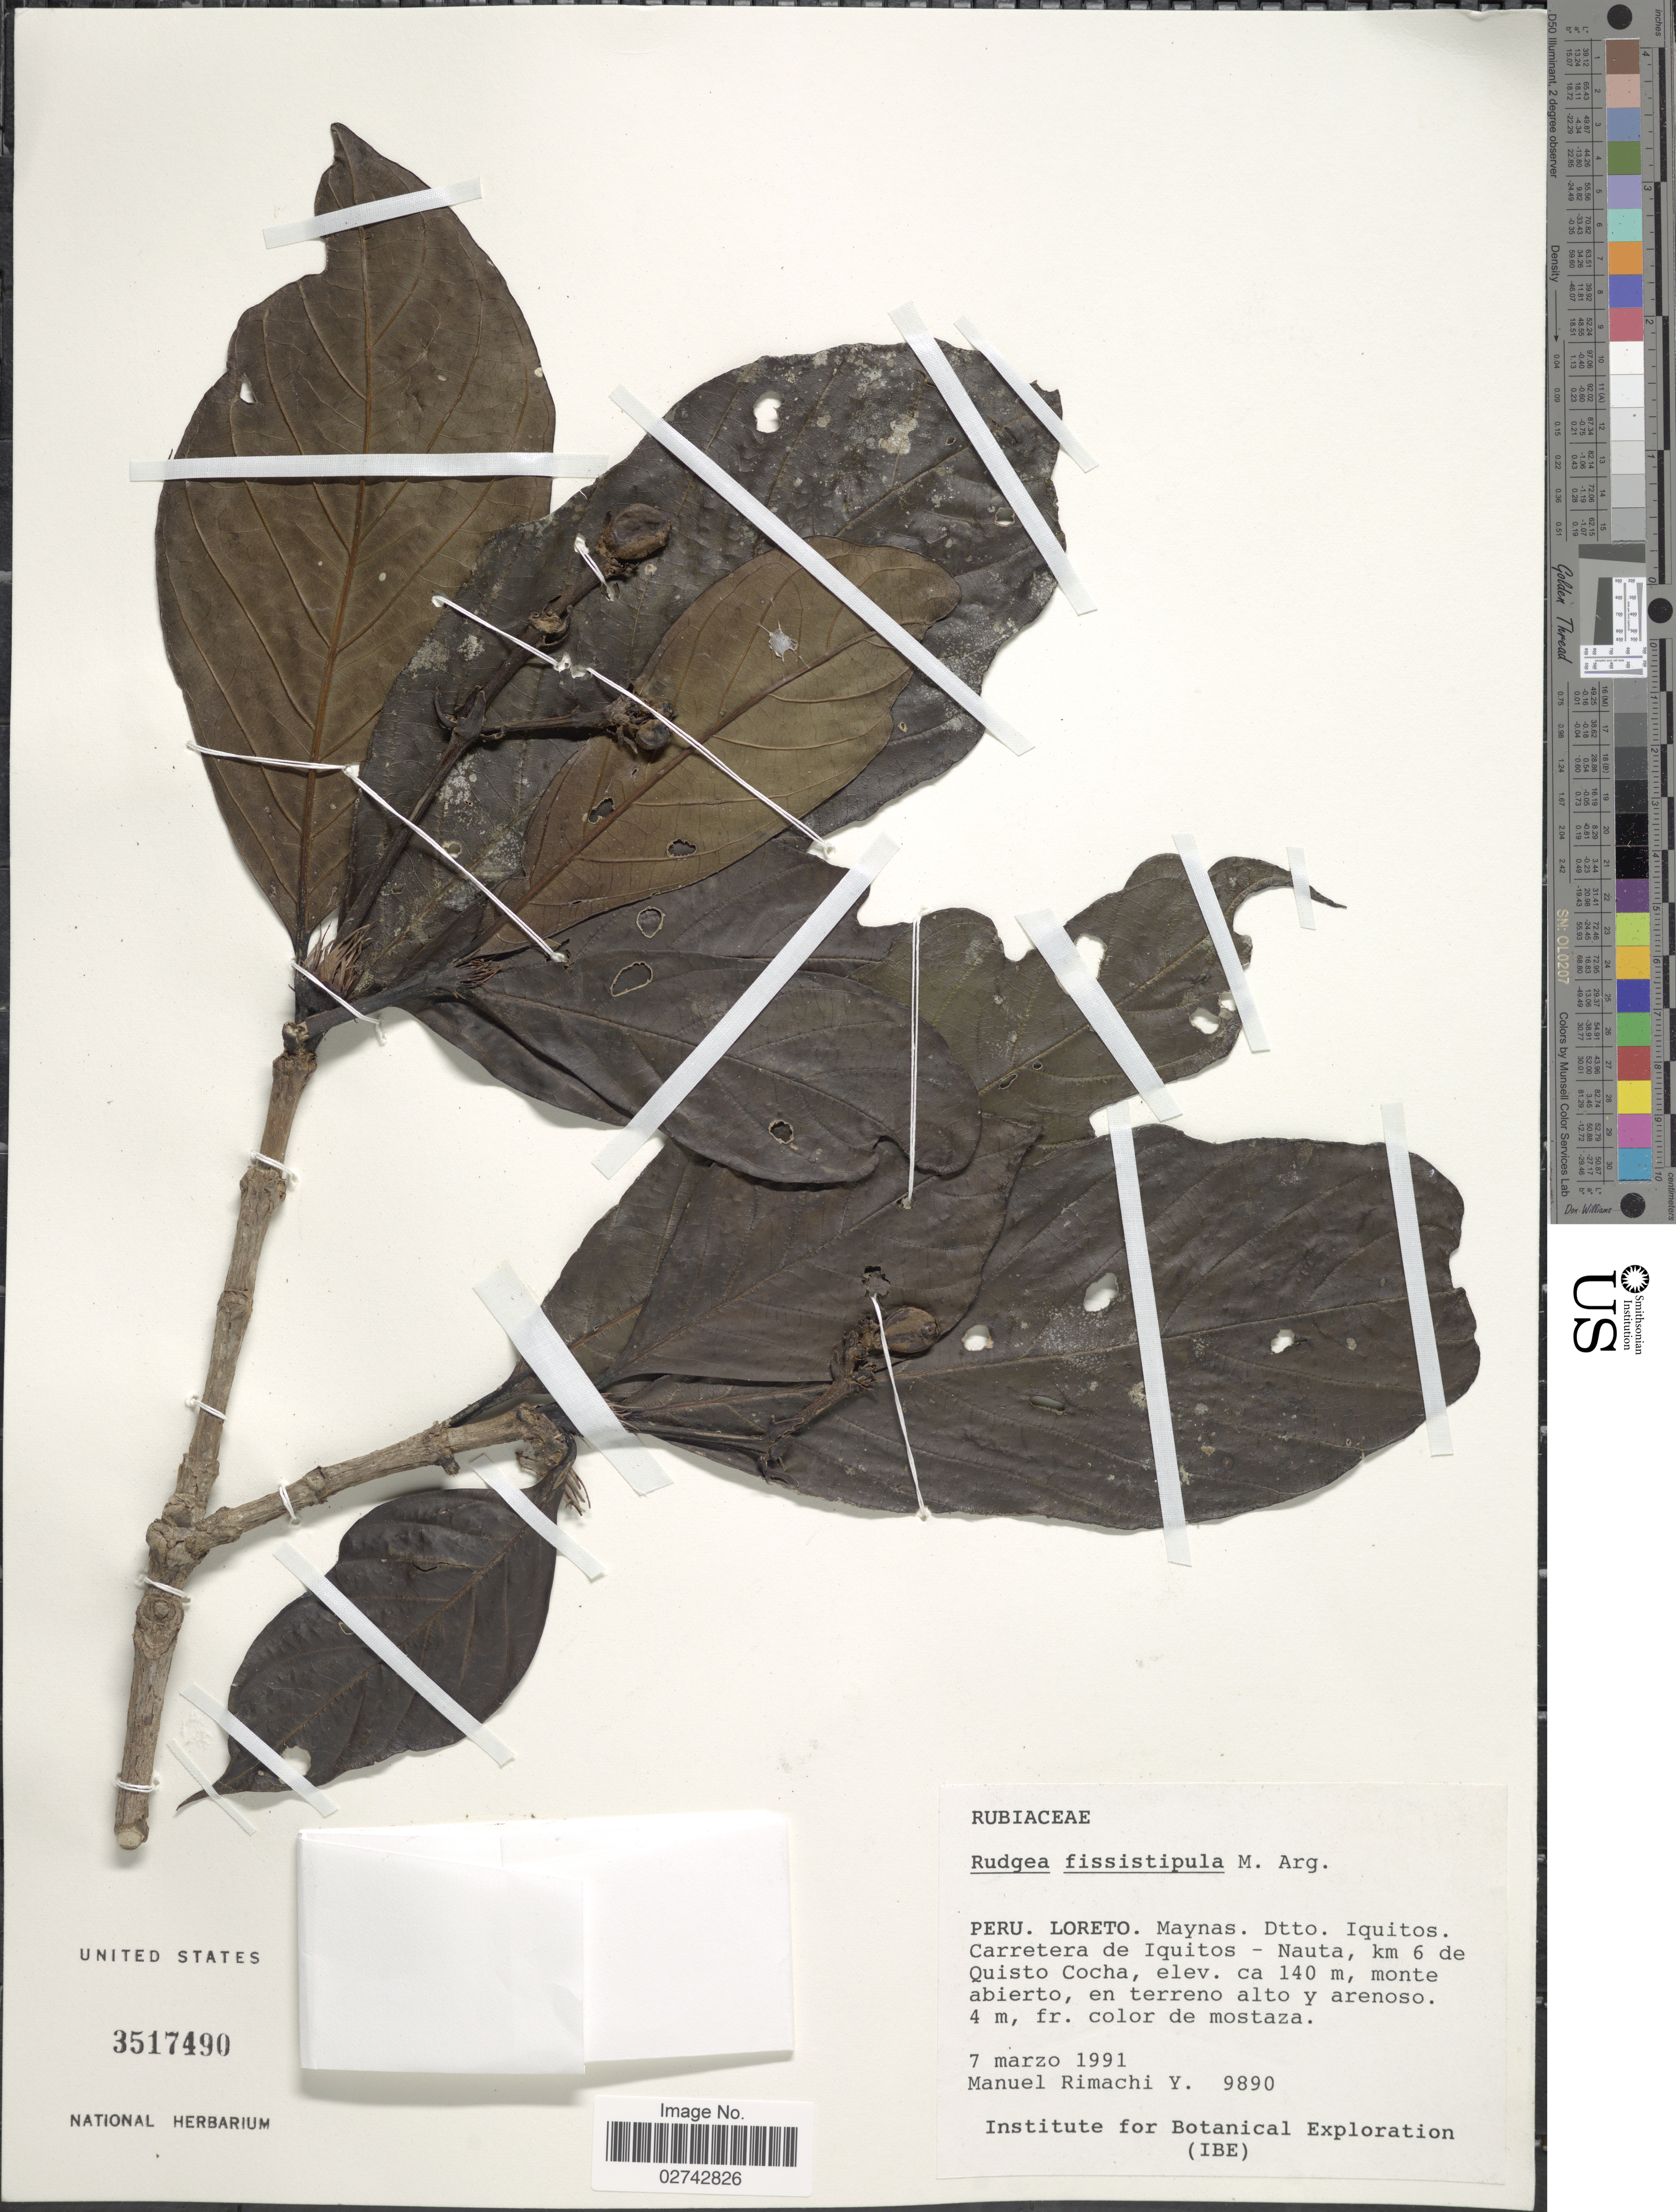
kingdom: Plantae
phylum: Tracheophyta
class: Magnoliopsida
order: Gentianales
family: Rubiaceae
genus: Rudgea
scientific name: Rudgea fissistipula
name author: Müll. Arg.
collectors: M. Rimachi Y.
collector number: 9890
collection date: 1991-03-07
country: Peru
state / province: Loreto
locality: Maynas, Dtto. Iquitos, Carretera de Iquitos-Nauta, km 6 de Quisto Cocha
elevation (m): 140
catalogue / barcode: US 3517490